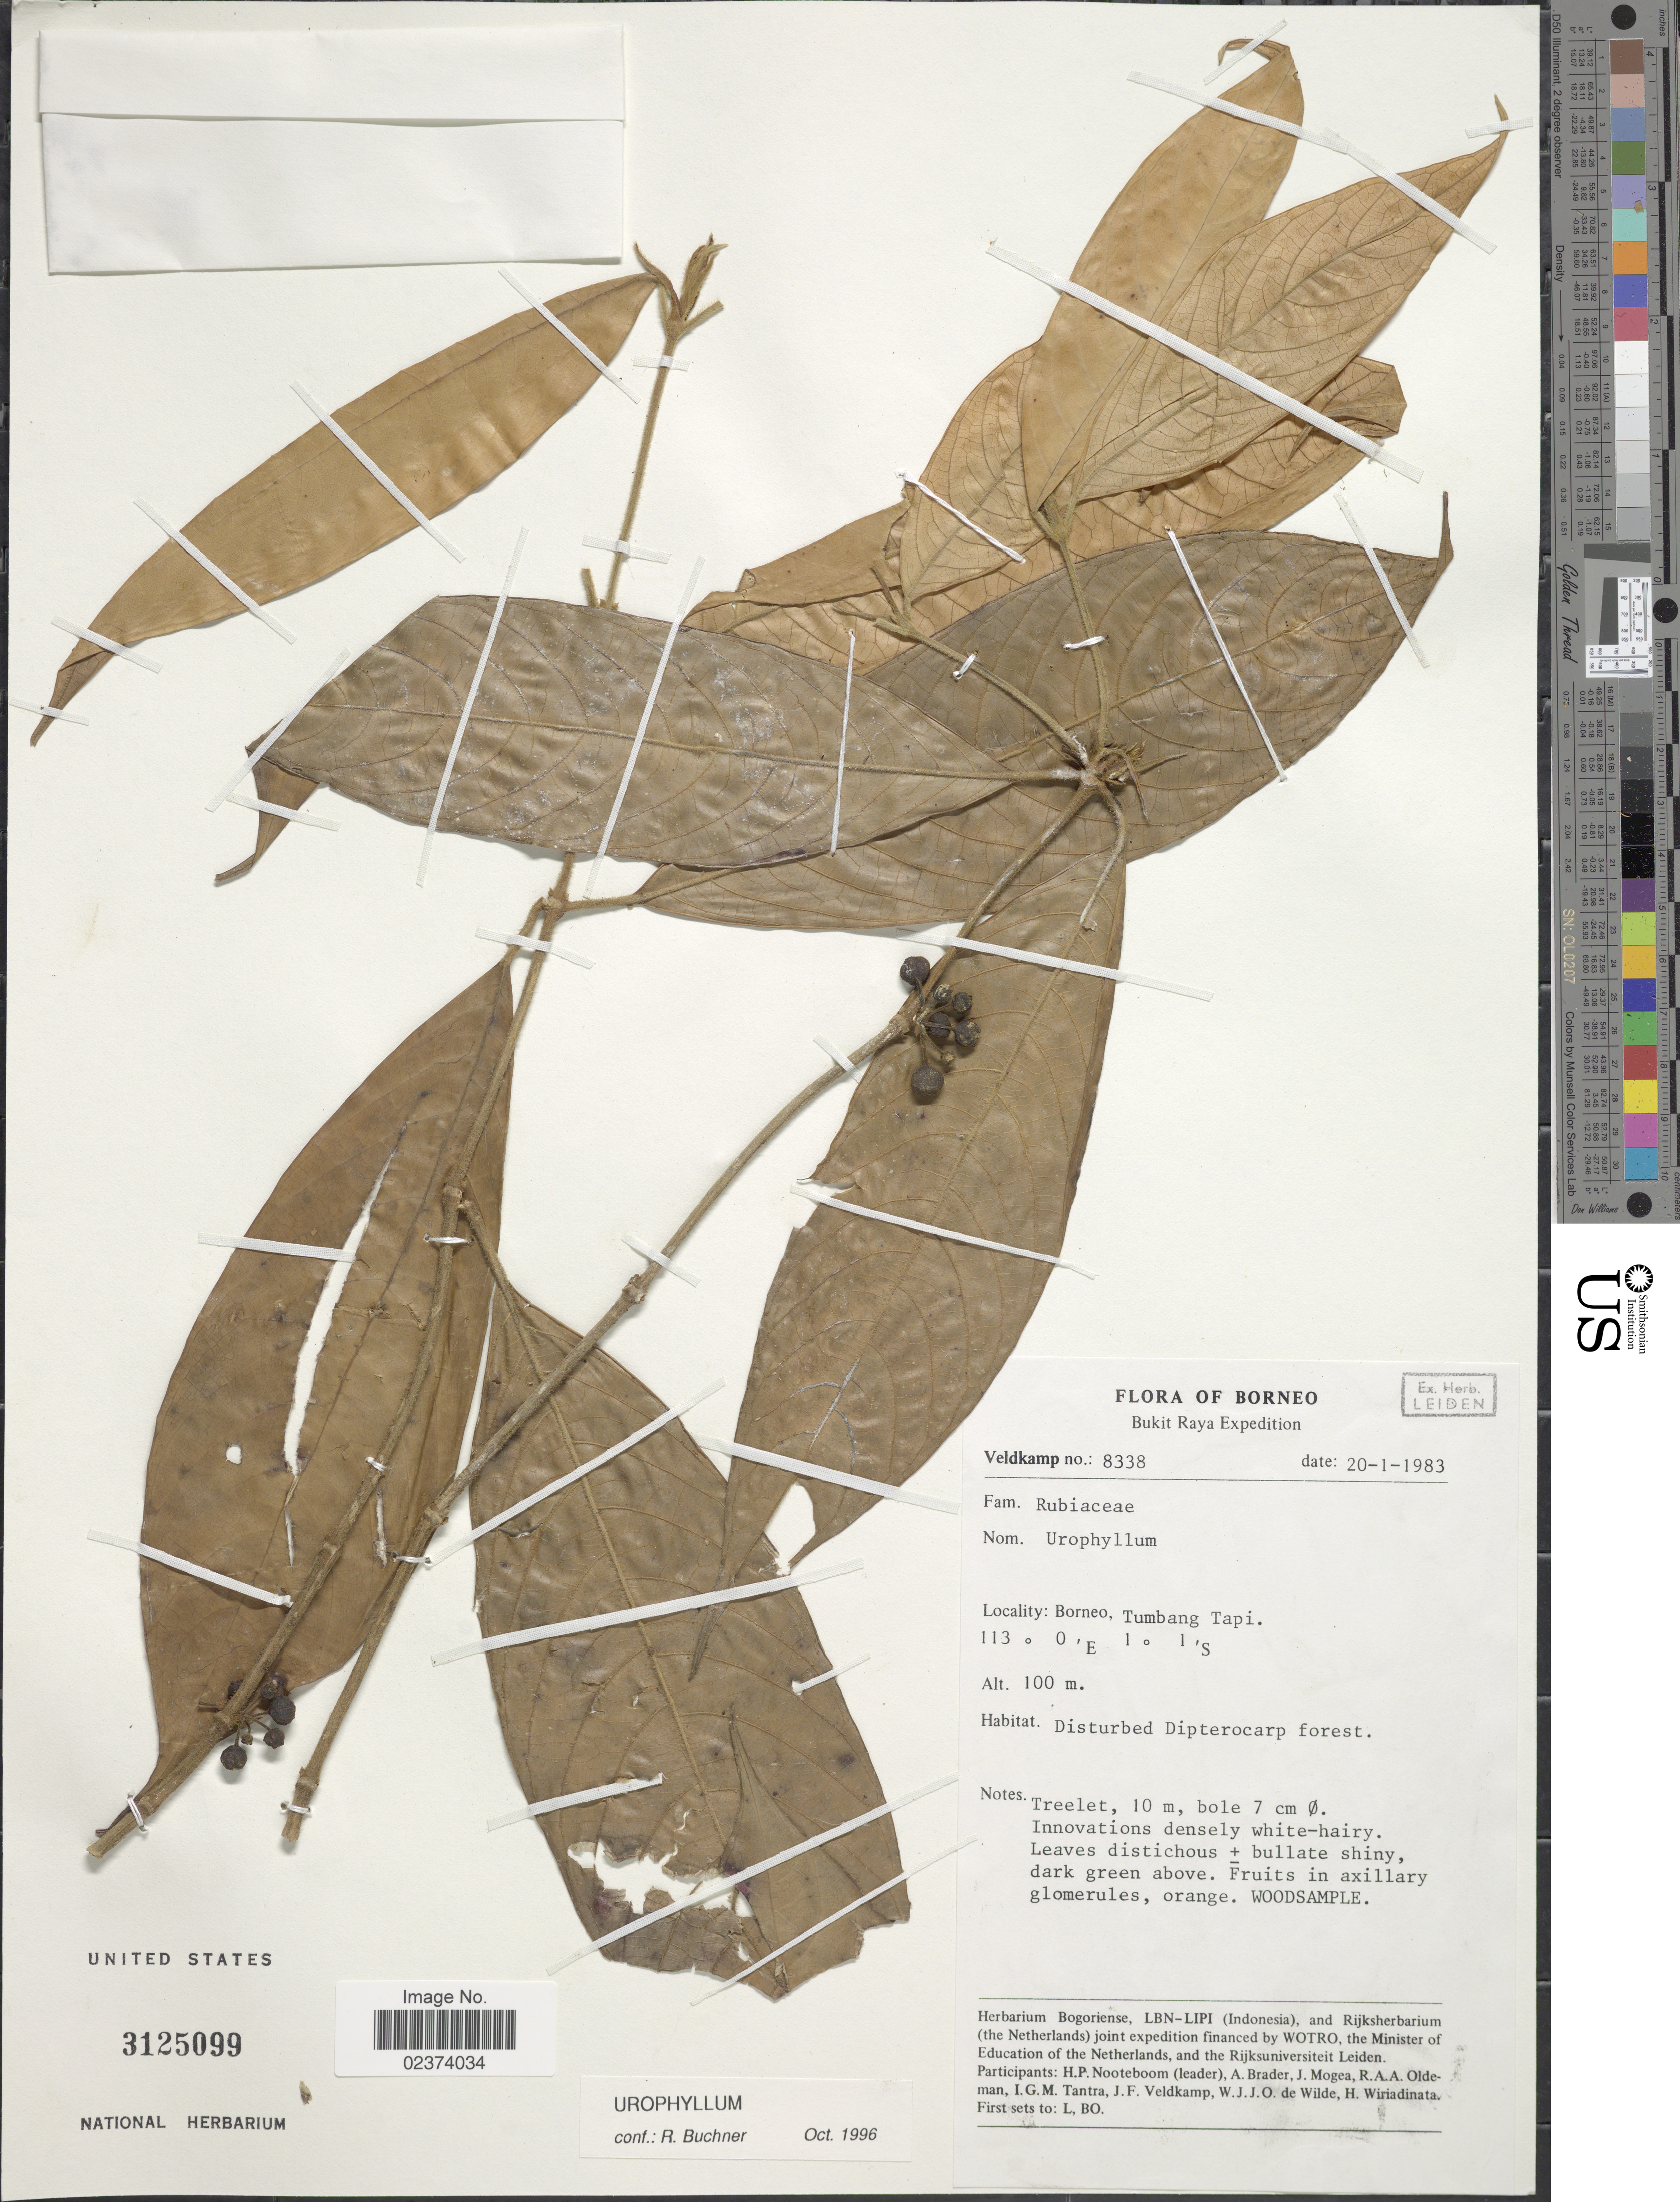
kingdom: Plantae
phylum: Tracheophyta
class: Magnoliopsida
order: Gentianales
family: Rubiaceae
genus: Urophyllum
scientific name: Urophyllum sp.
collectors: H. P. Nooteboom, A. Brader, J. Mogea, R. Oldeman & et al.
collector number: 8338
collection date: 1983-01-20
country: Indonesia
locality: Borneo, Bukit Raya, Borneo, Tumbang Tapi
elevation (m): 100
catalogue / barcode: US 3125099